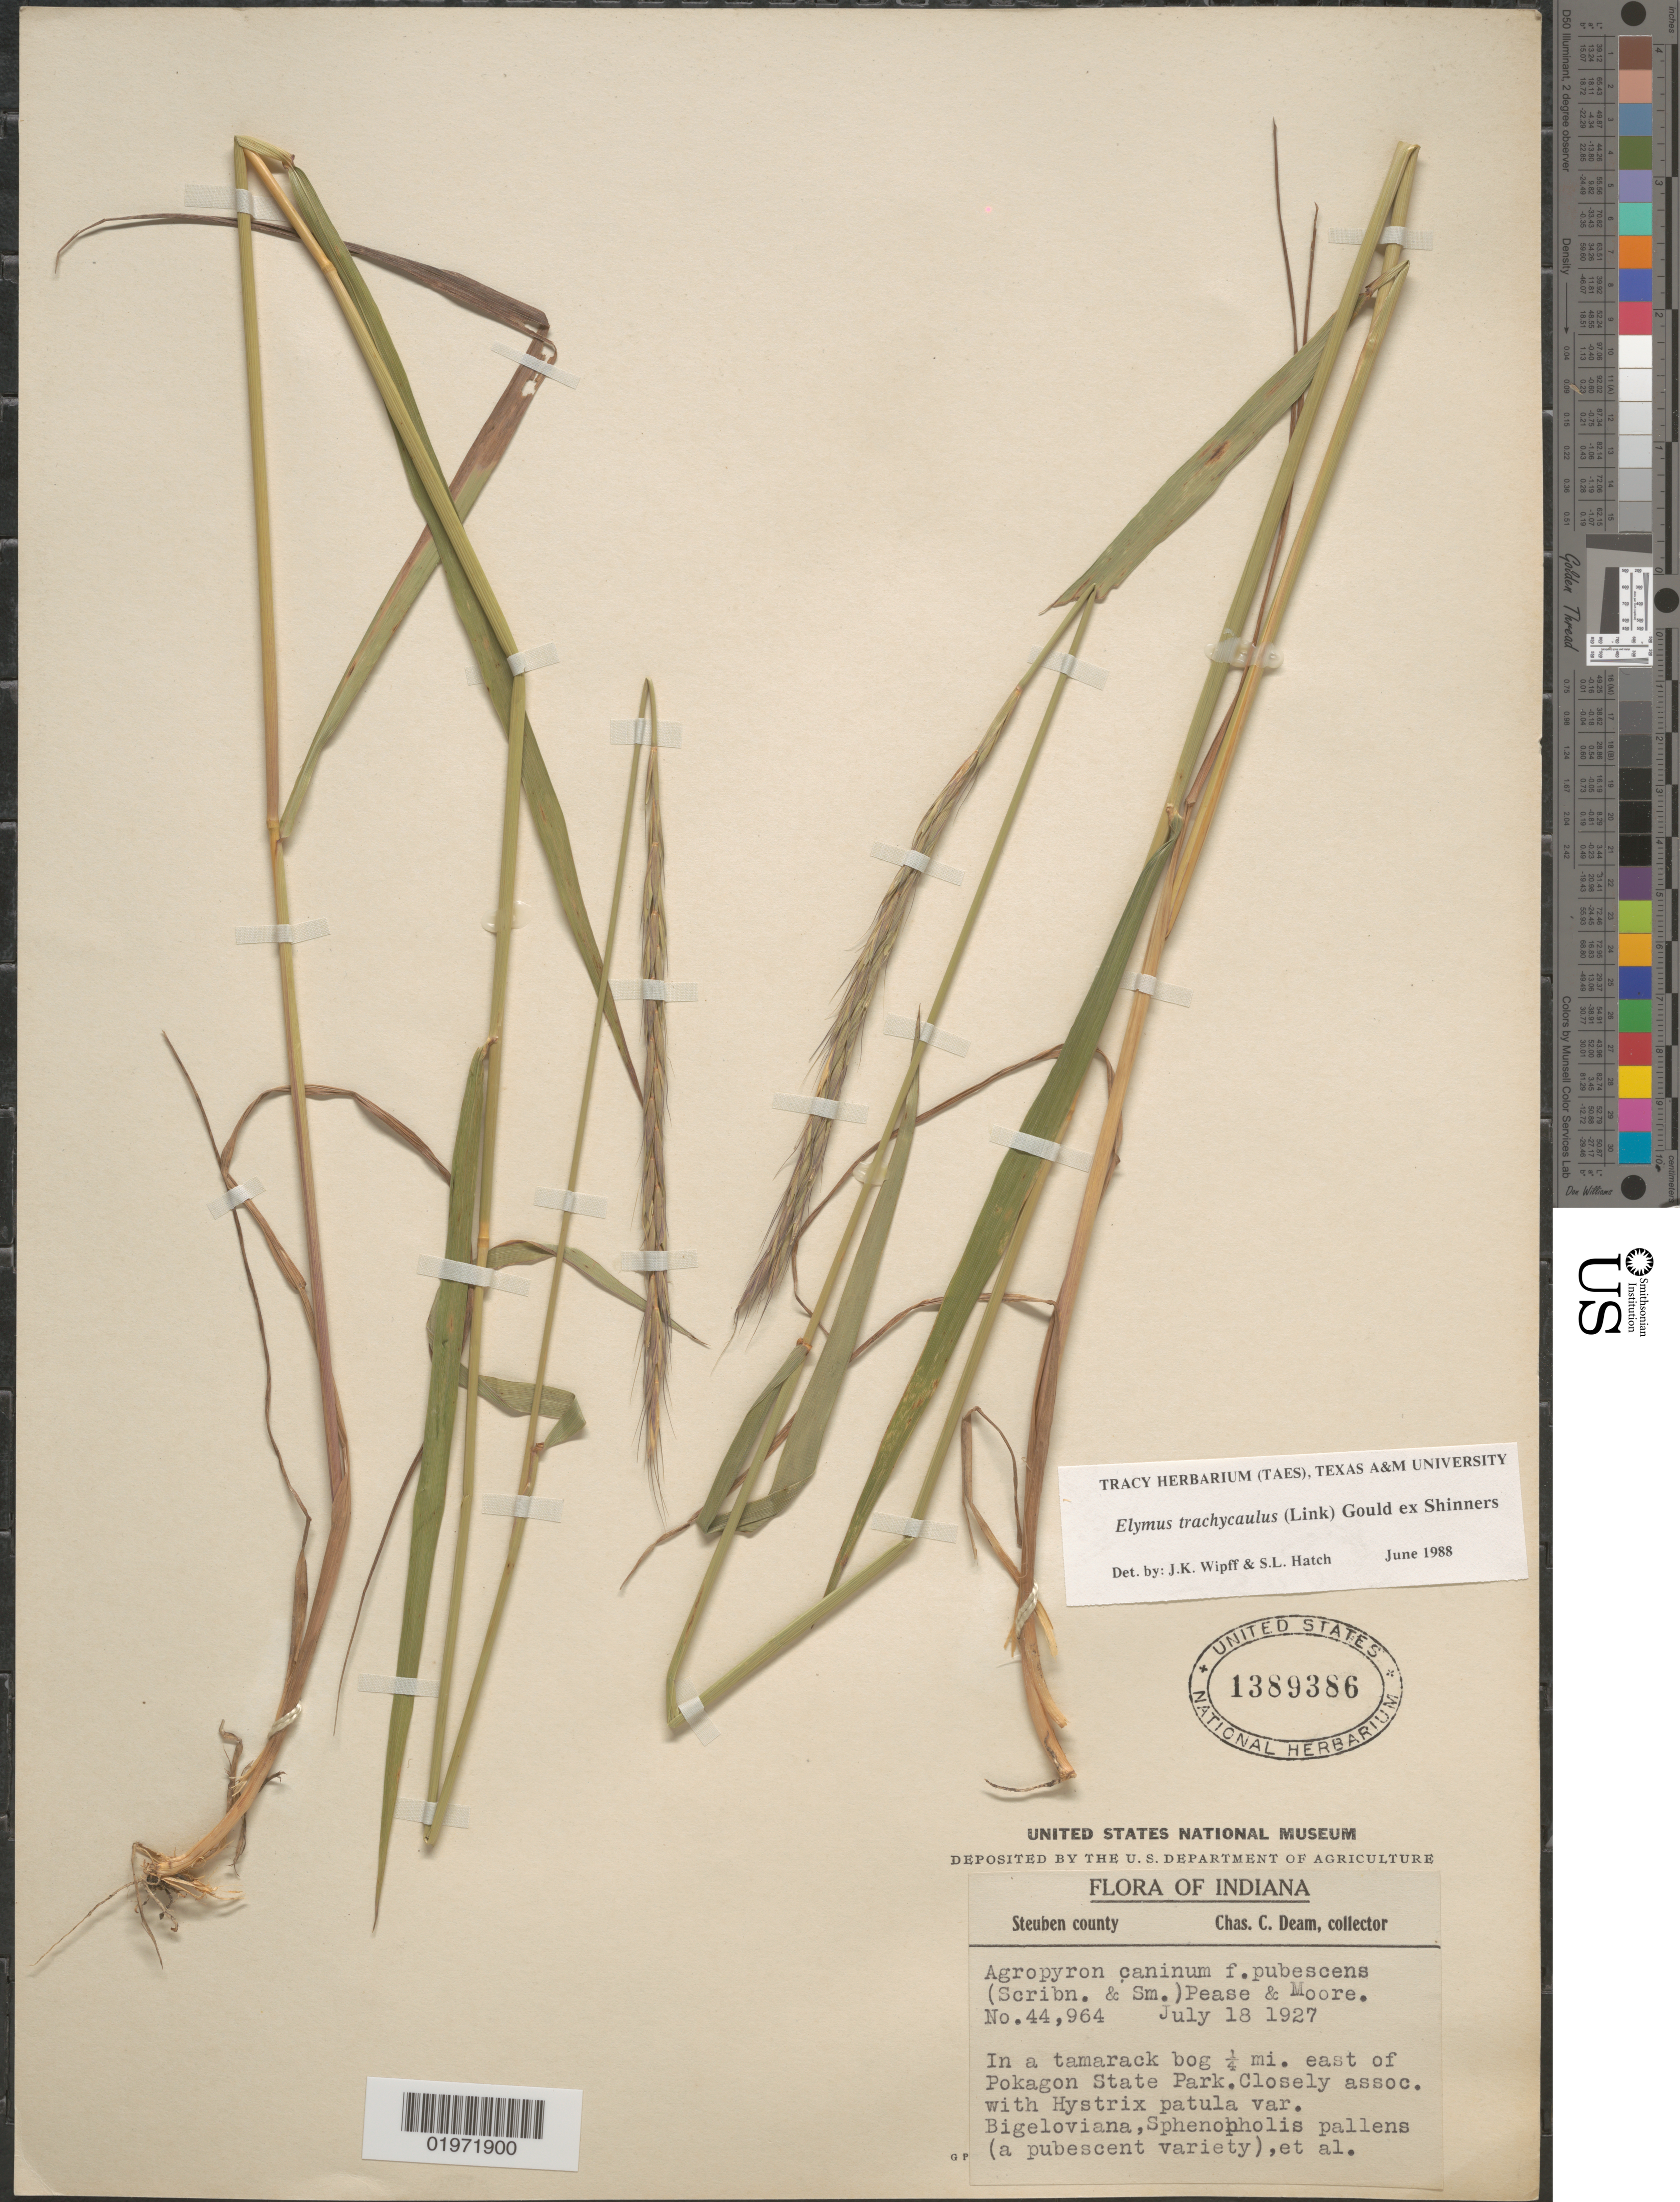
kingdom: Plantae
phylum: Tracheophyta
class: Liliopsida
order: Poales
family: Poaceae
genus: Elymus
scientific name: Elymus trachycaulus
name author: (Link) Gould ex Shinners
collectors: C. C. Deam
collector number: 44964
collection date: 1927-07-18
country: United States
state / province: Indiana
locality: Steuben county. In a tamarack bog ¼ mi. east of Pokagon State Park.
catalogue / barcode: US 1389386